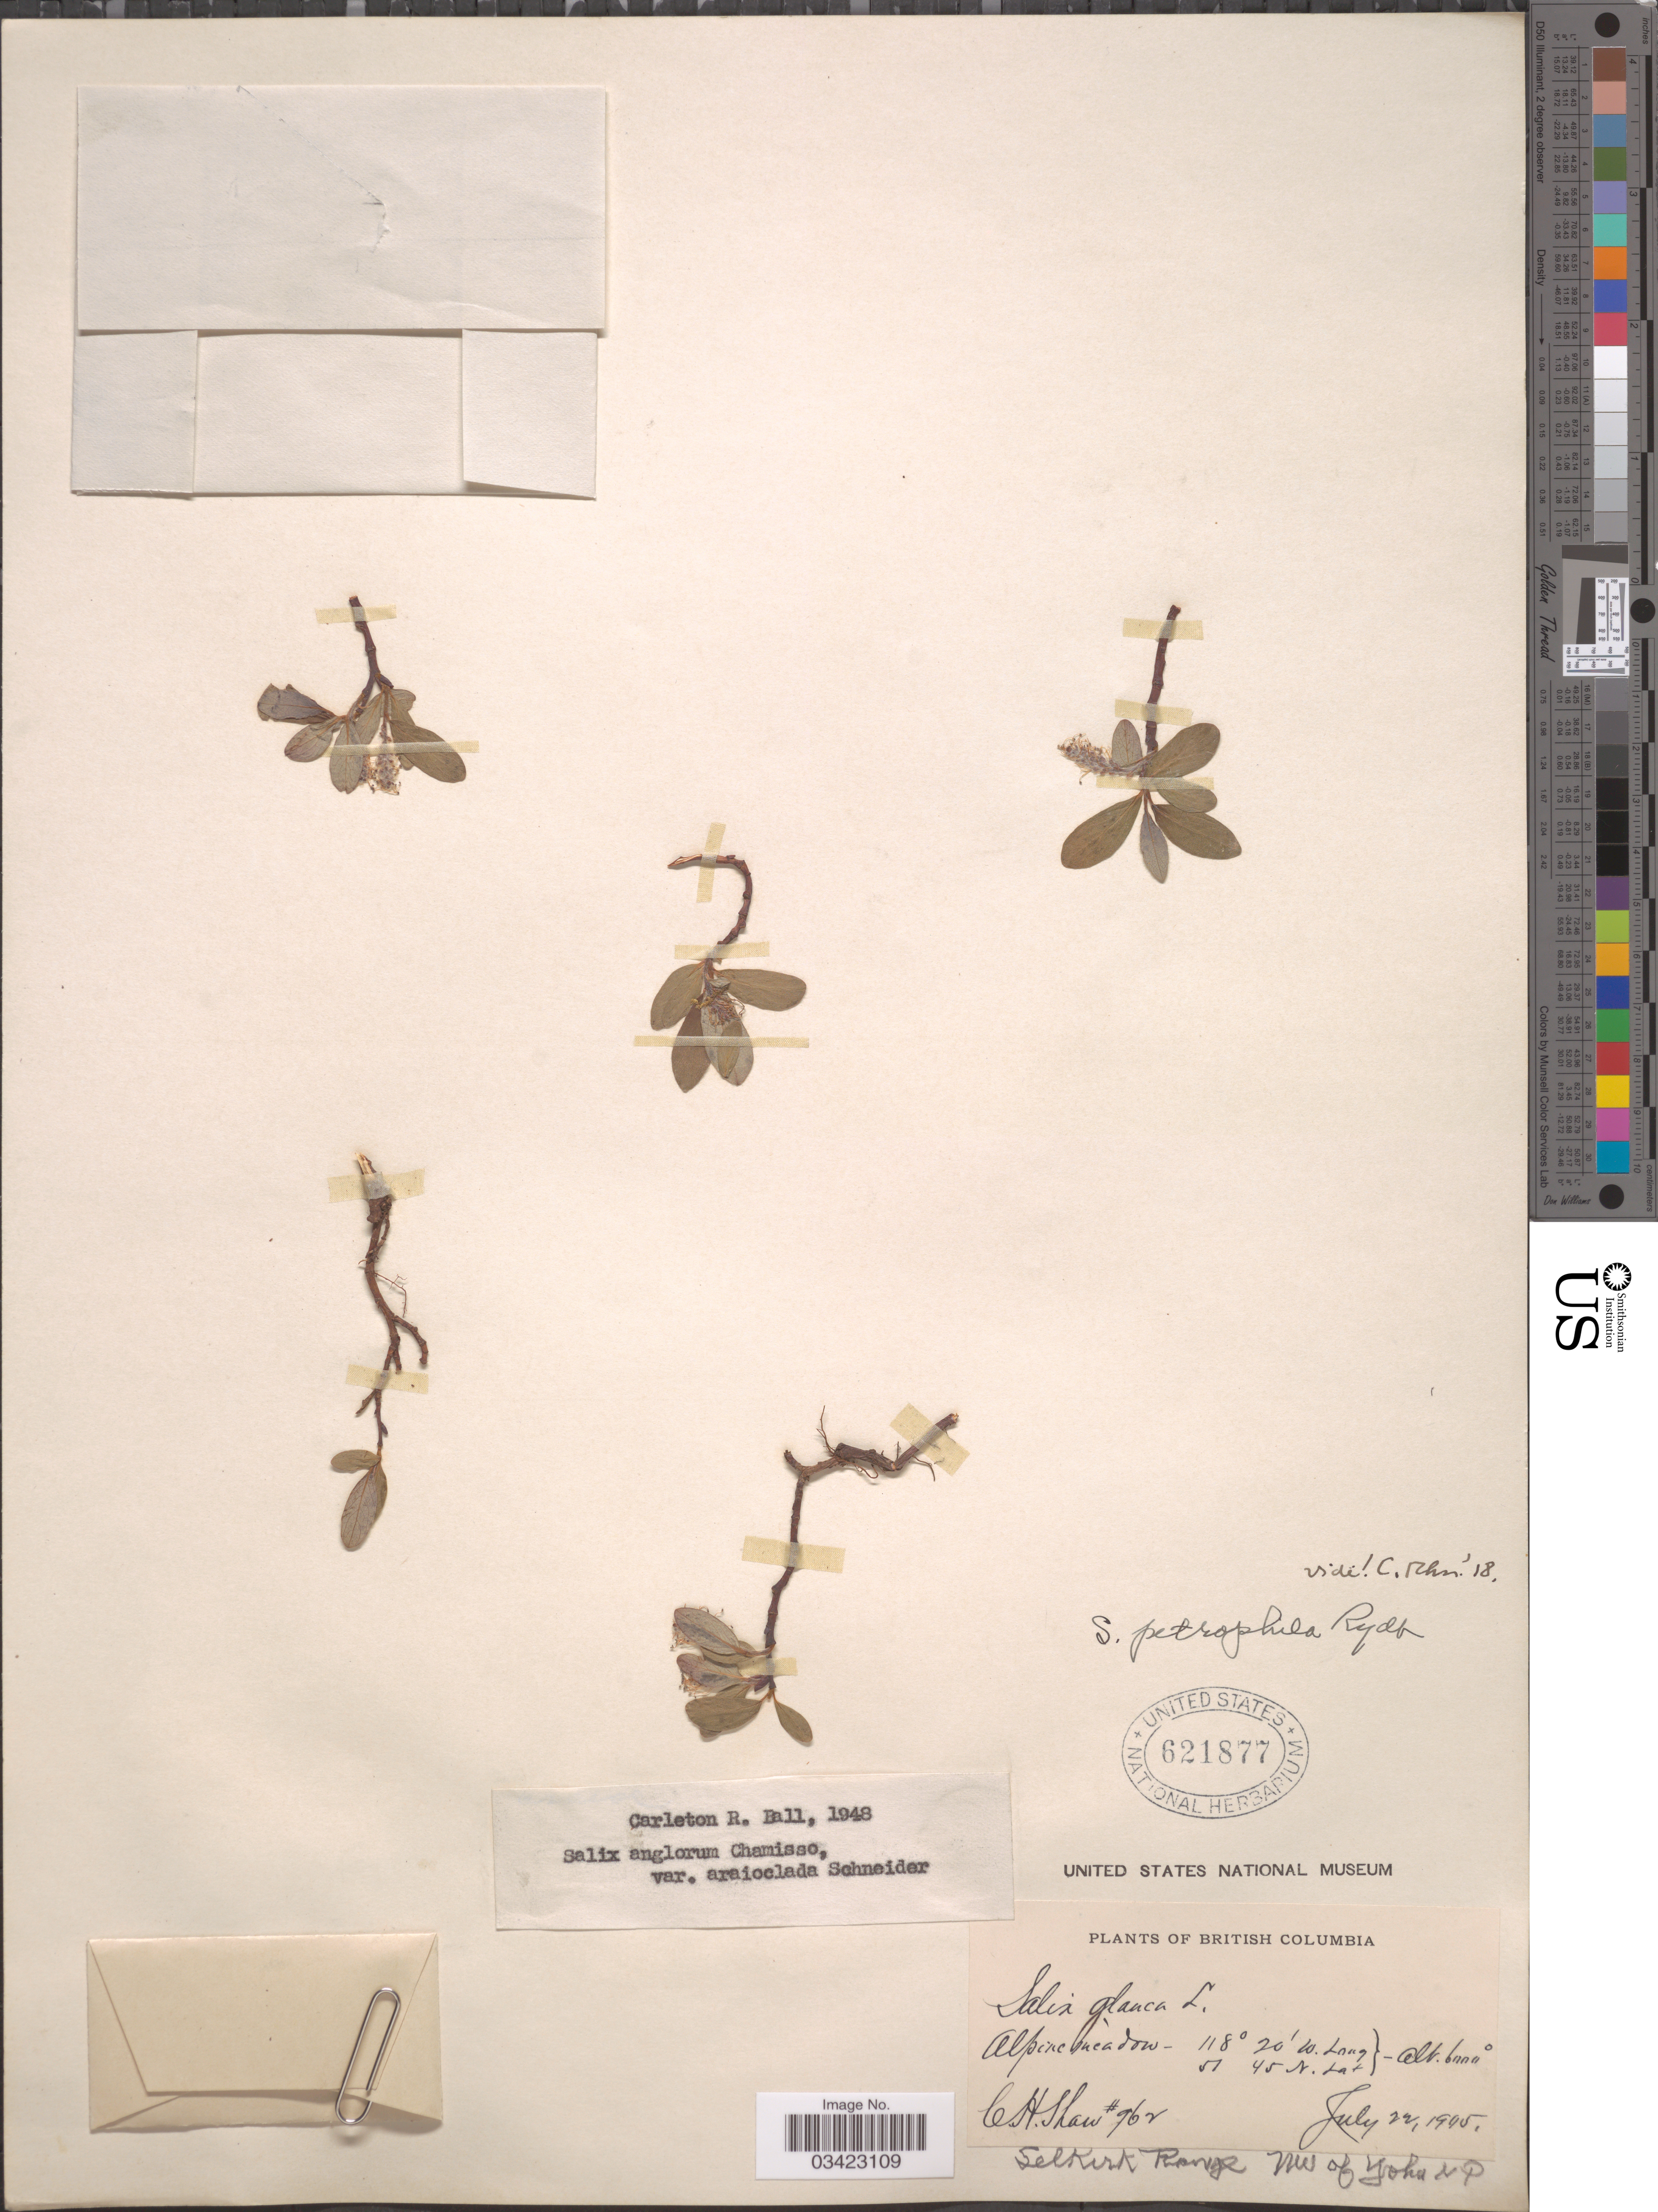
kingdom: Plantae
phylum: Tracheophyta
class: Magnoliopsida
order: Malpighiales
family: Salicaceae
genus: Salix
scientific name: Salix anglorum var. araioclada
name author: C.K. Schneid.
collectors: C. H. Shaw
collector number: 962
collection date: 1905-07-22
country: Canada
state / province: British Columbia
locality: Alpine meadow. Selkirk Range. NW of Yoha NP.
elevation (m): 1829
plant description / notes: Precise locality edit: Corrected "NW of Yoka NP" to "NW of Yoha NP."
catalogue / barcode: US 621877